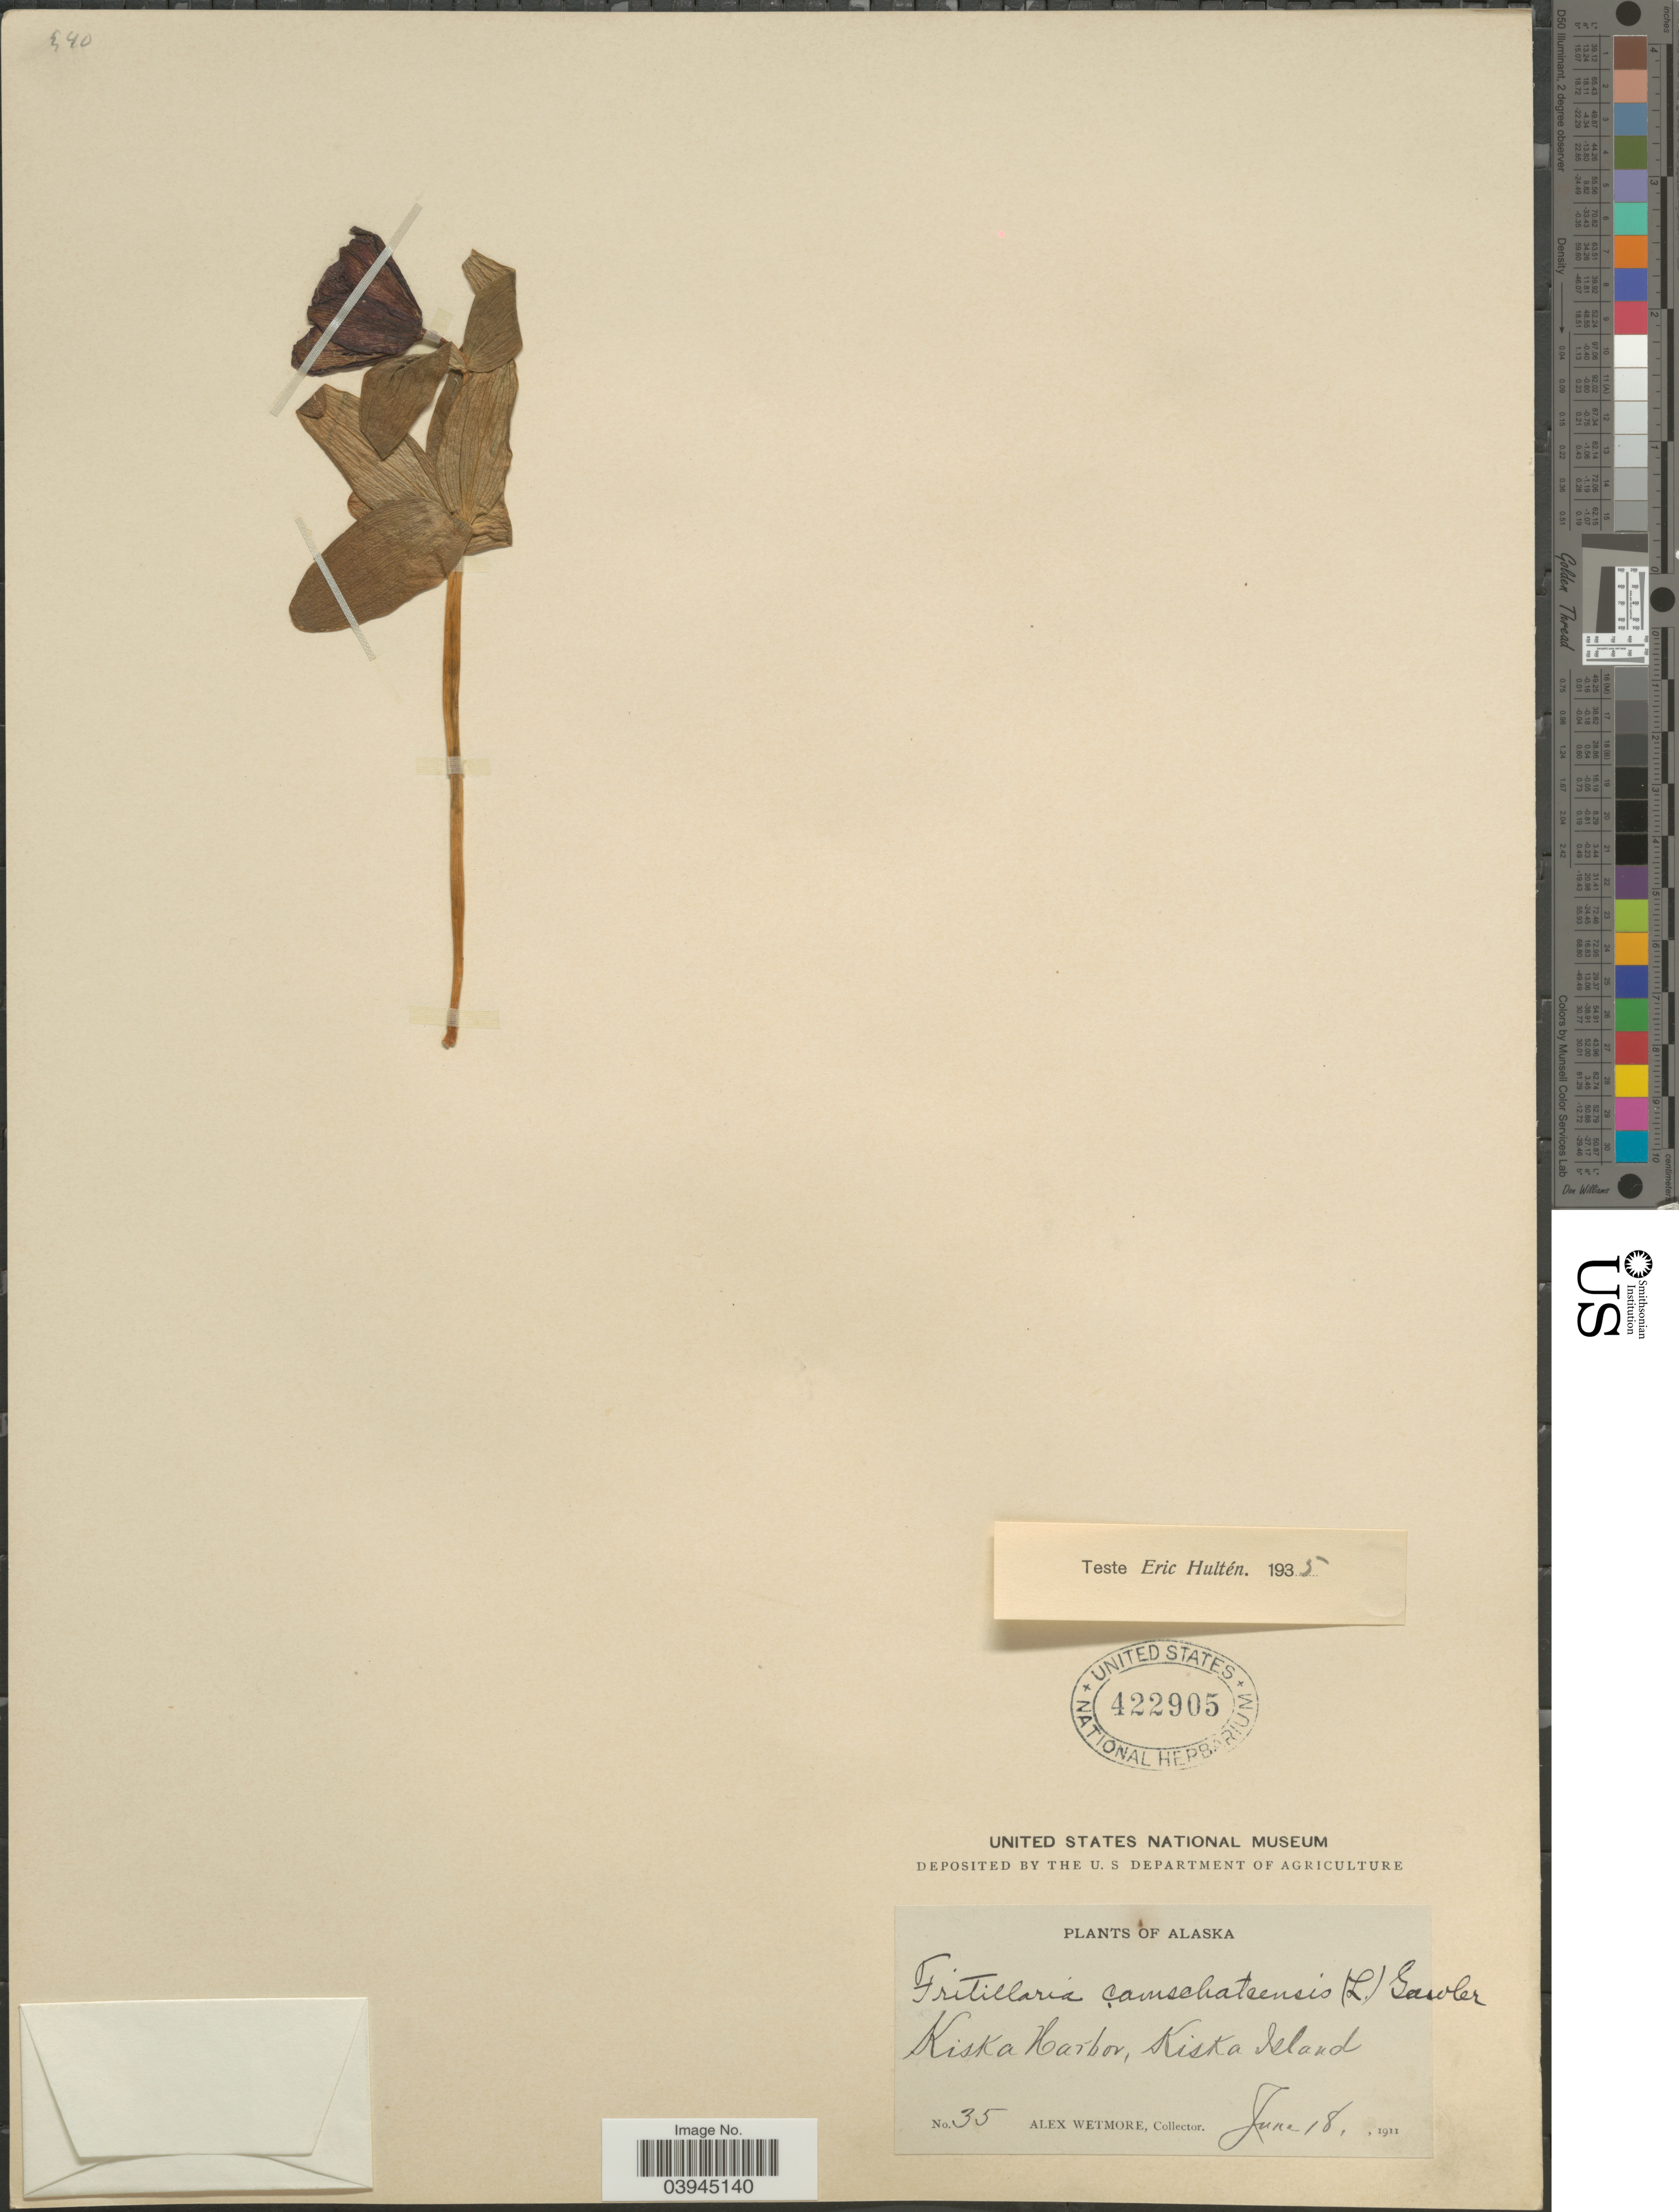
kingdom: Plantae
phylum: Tracheophyta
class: Liliopsida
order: Liliales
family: Liliaceae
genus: Fritillaria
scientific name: Fritillaria camschatcensis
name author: (L.) Ker Gawl.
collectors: A. Wetmore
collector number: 35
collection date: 1911-06-18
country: United States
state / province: Alaska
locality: Kiska Harbor, Kiska Island.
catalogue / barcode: US 422905